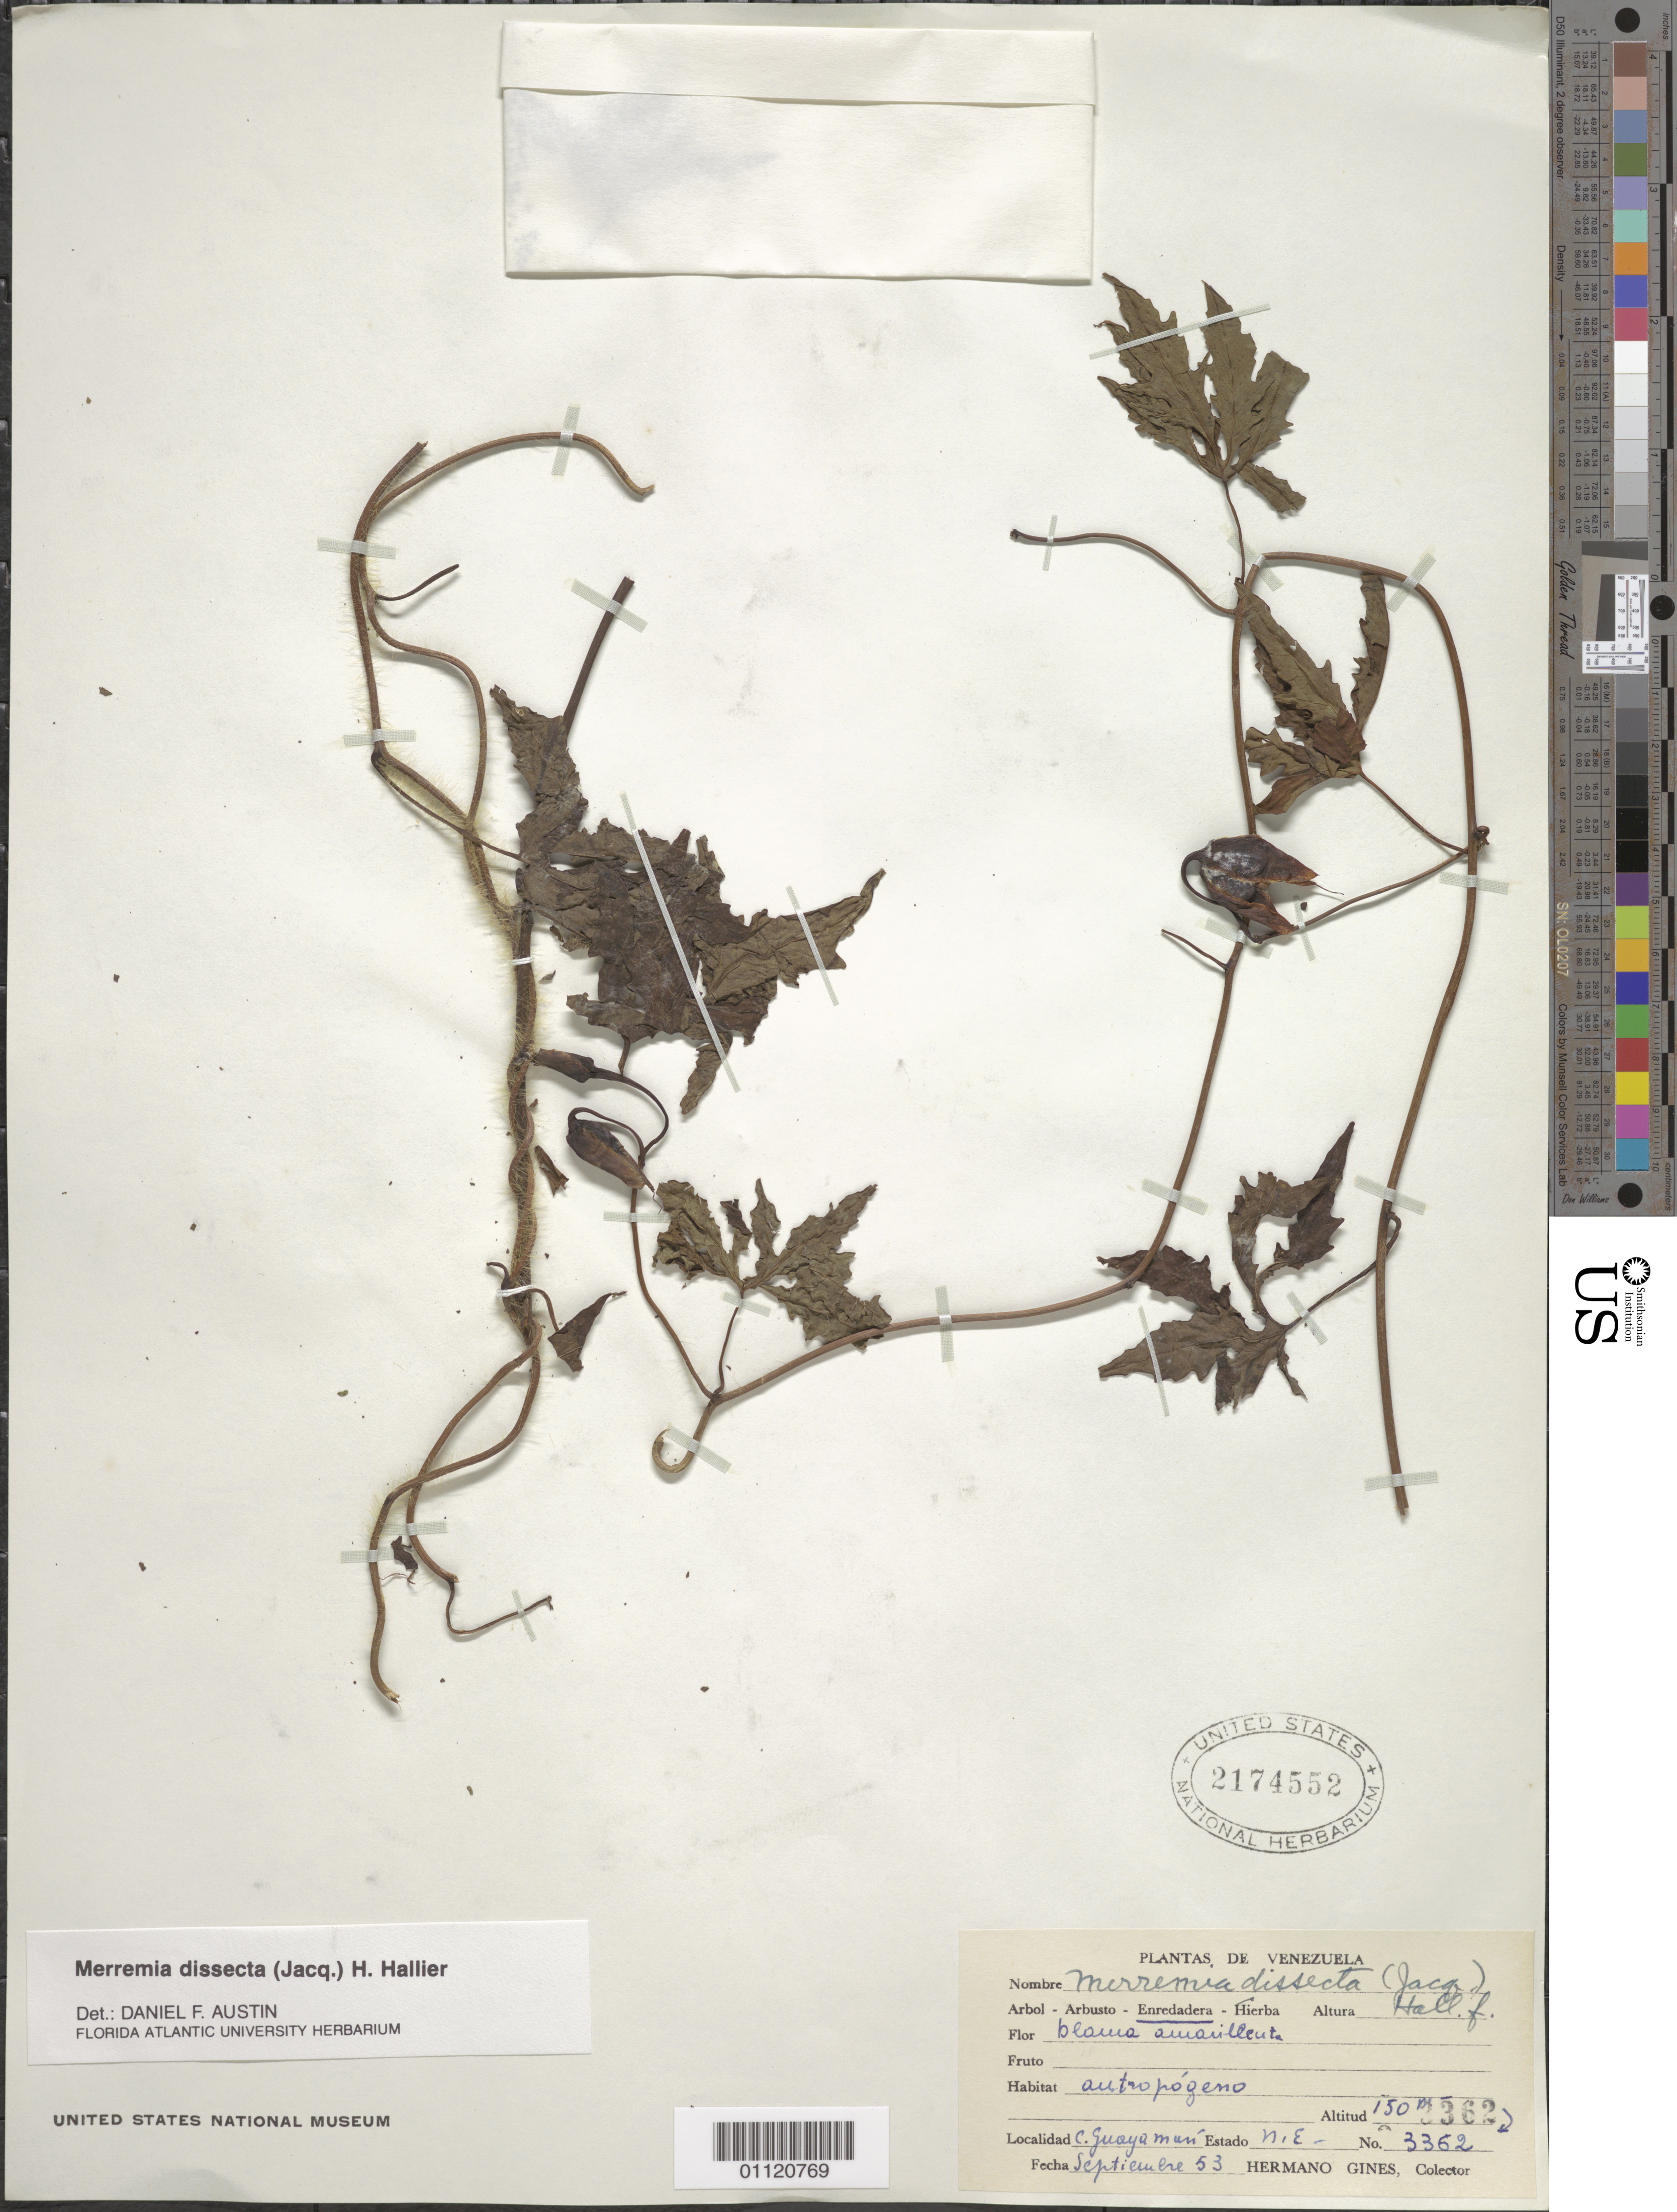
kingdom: Plantae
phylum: Tracheophyta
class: Magnoliopsida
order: Solanales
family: Convolvulaceae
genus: Distimake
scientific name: Distimake dissectus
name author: (Jacq.) A. R. Simões & Staples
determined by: Strong, Mark T., (BOT), Smithsonian Institution - National Museum of Natural History (UNITED STATES)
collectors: Bro. Gines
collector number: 3362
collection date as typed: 01 Sep 1953 to 30 Sep 1953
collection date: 1953-09-01/1953-09-30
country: Venezuela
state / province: Nueva Esparta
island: Margarita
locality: C. Guayamuri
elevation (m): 150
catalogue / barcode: US 2174552